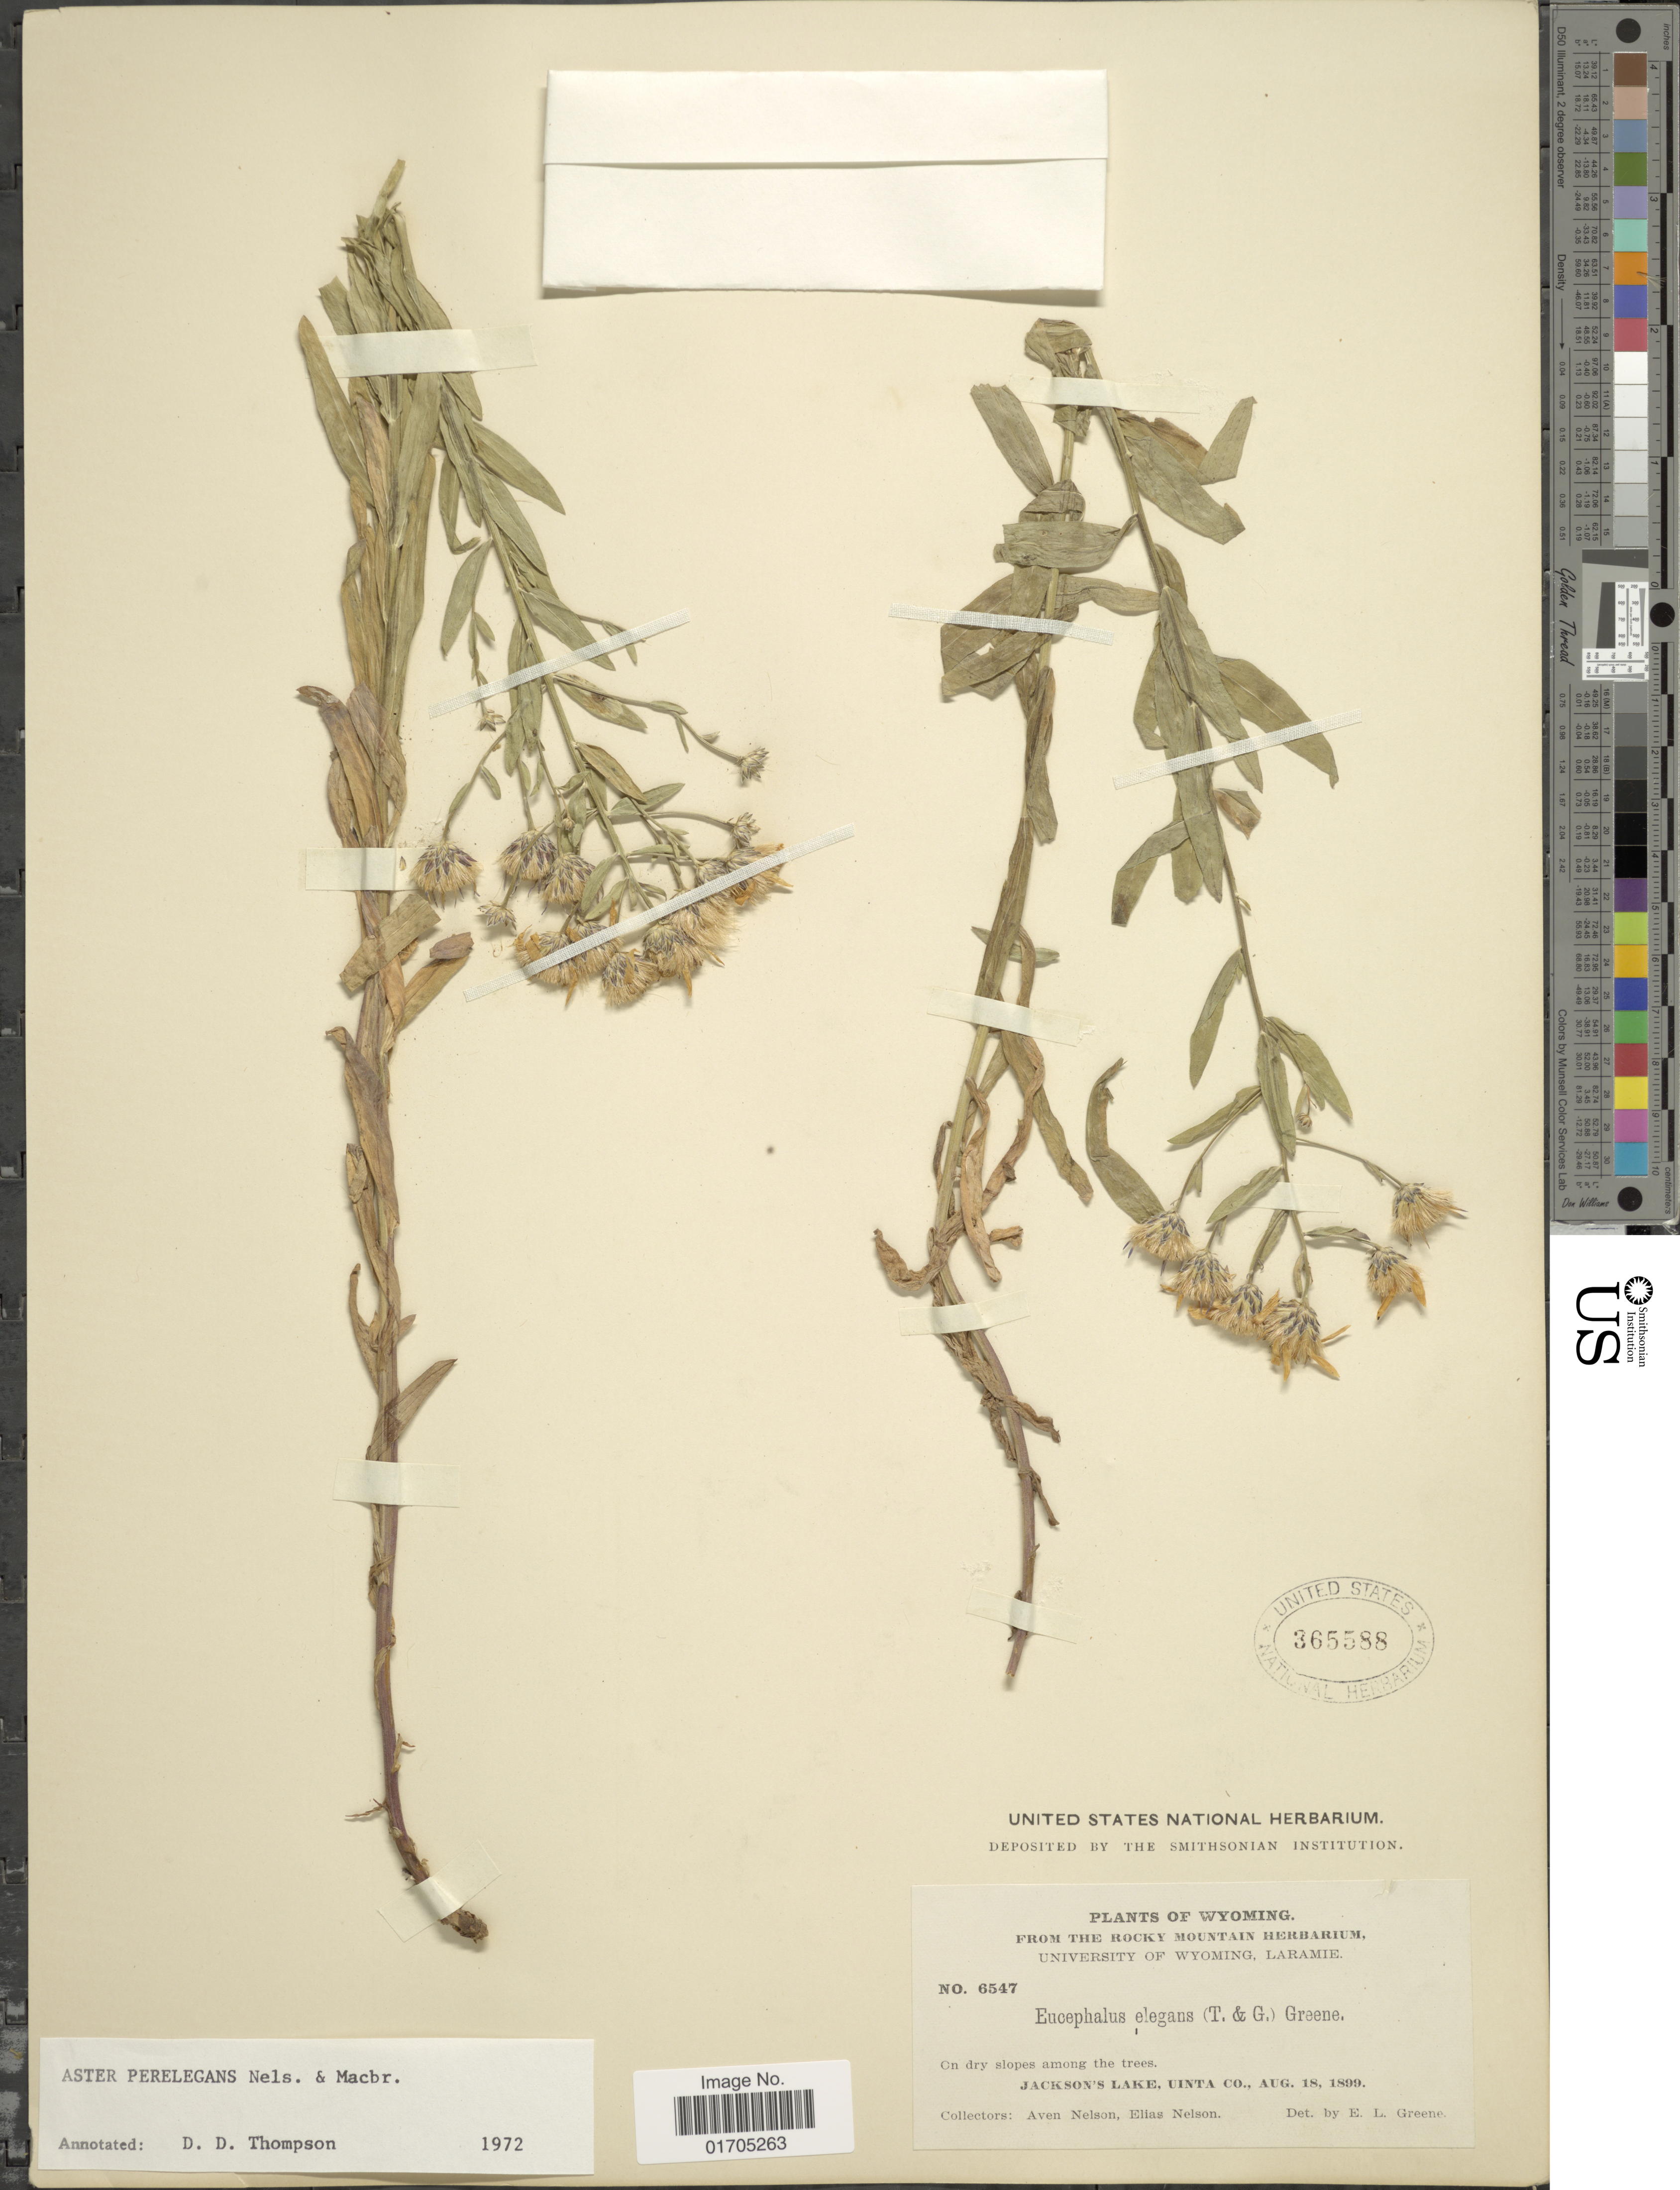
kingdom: Plantae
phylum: Tracheophyta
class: Magnoliopsida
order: Asterales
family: Asteraceae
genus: Eucephalus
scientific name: Eucephalus elegans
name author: Nutt.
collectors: A. Nelson & E. Nelson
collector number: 6547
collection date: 1899-08-18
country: United States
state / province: Wyoming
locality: On dry slopes among the trees, Jackson's Lake, Uinta Co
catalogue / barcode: US 365588